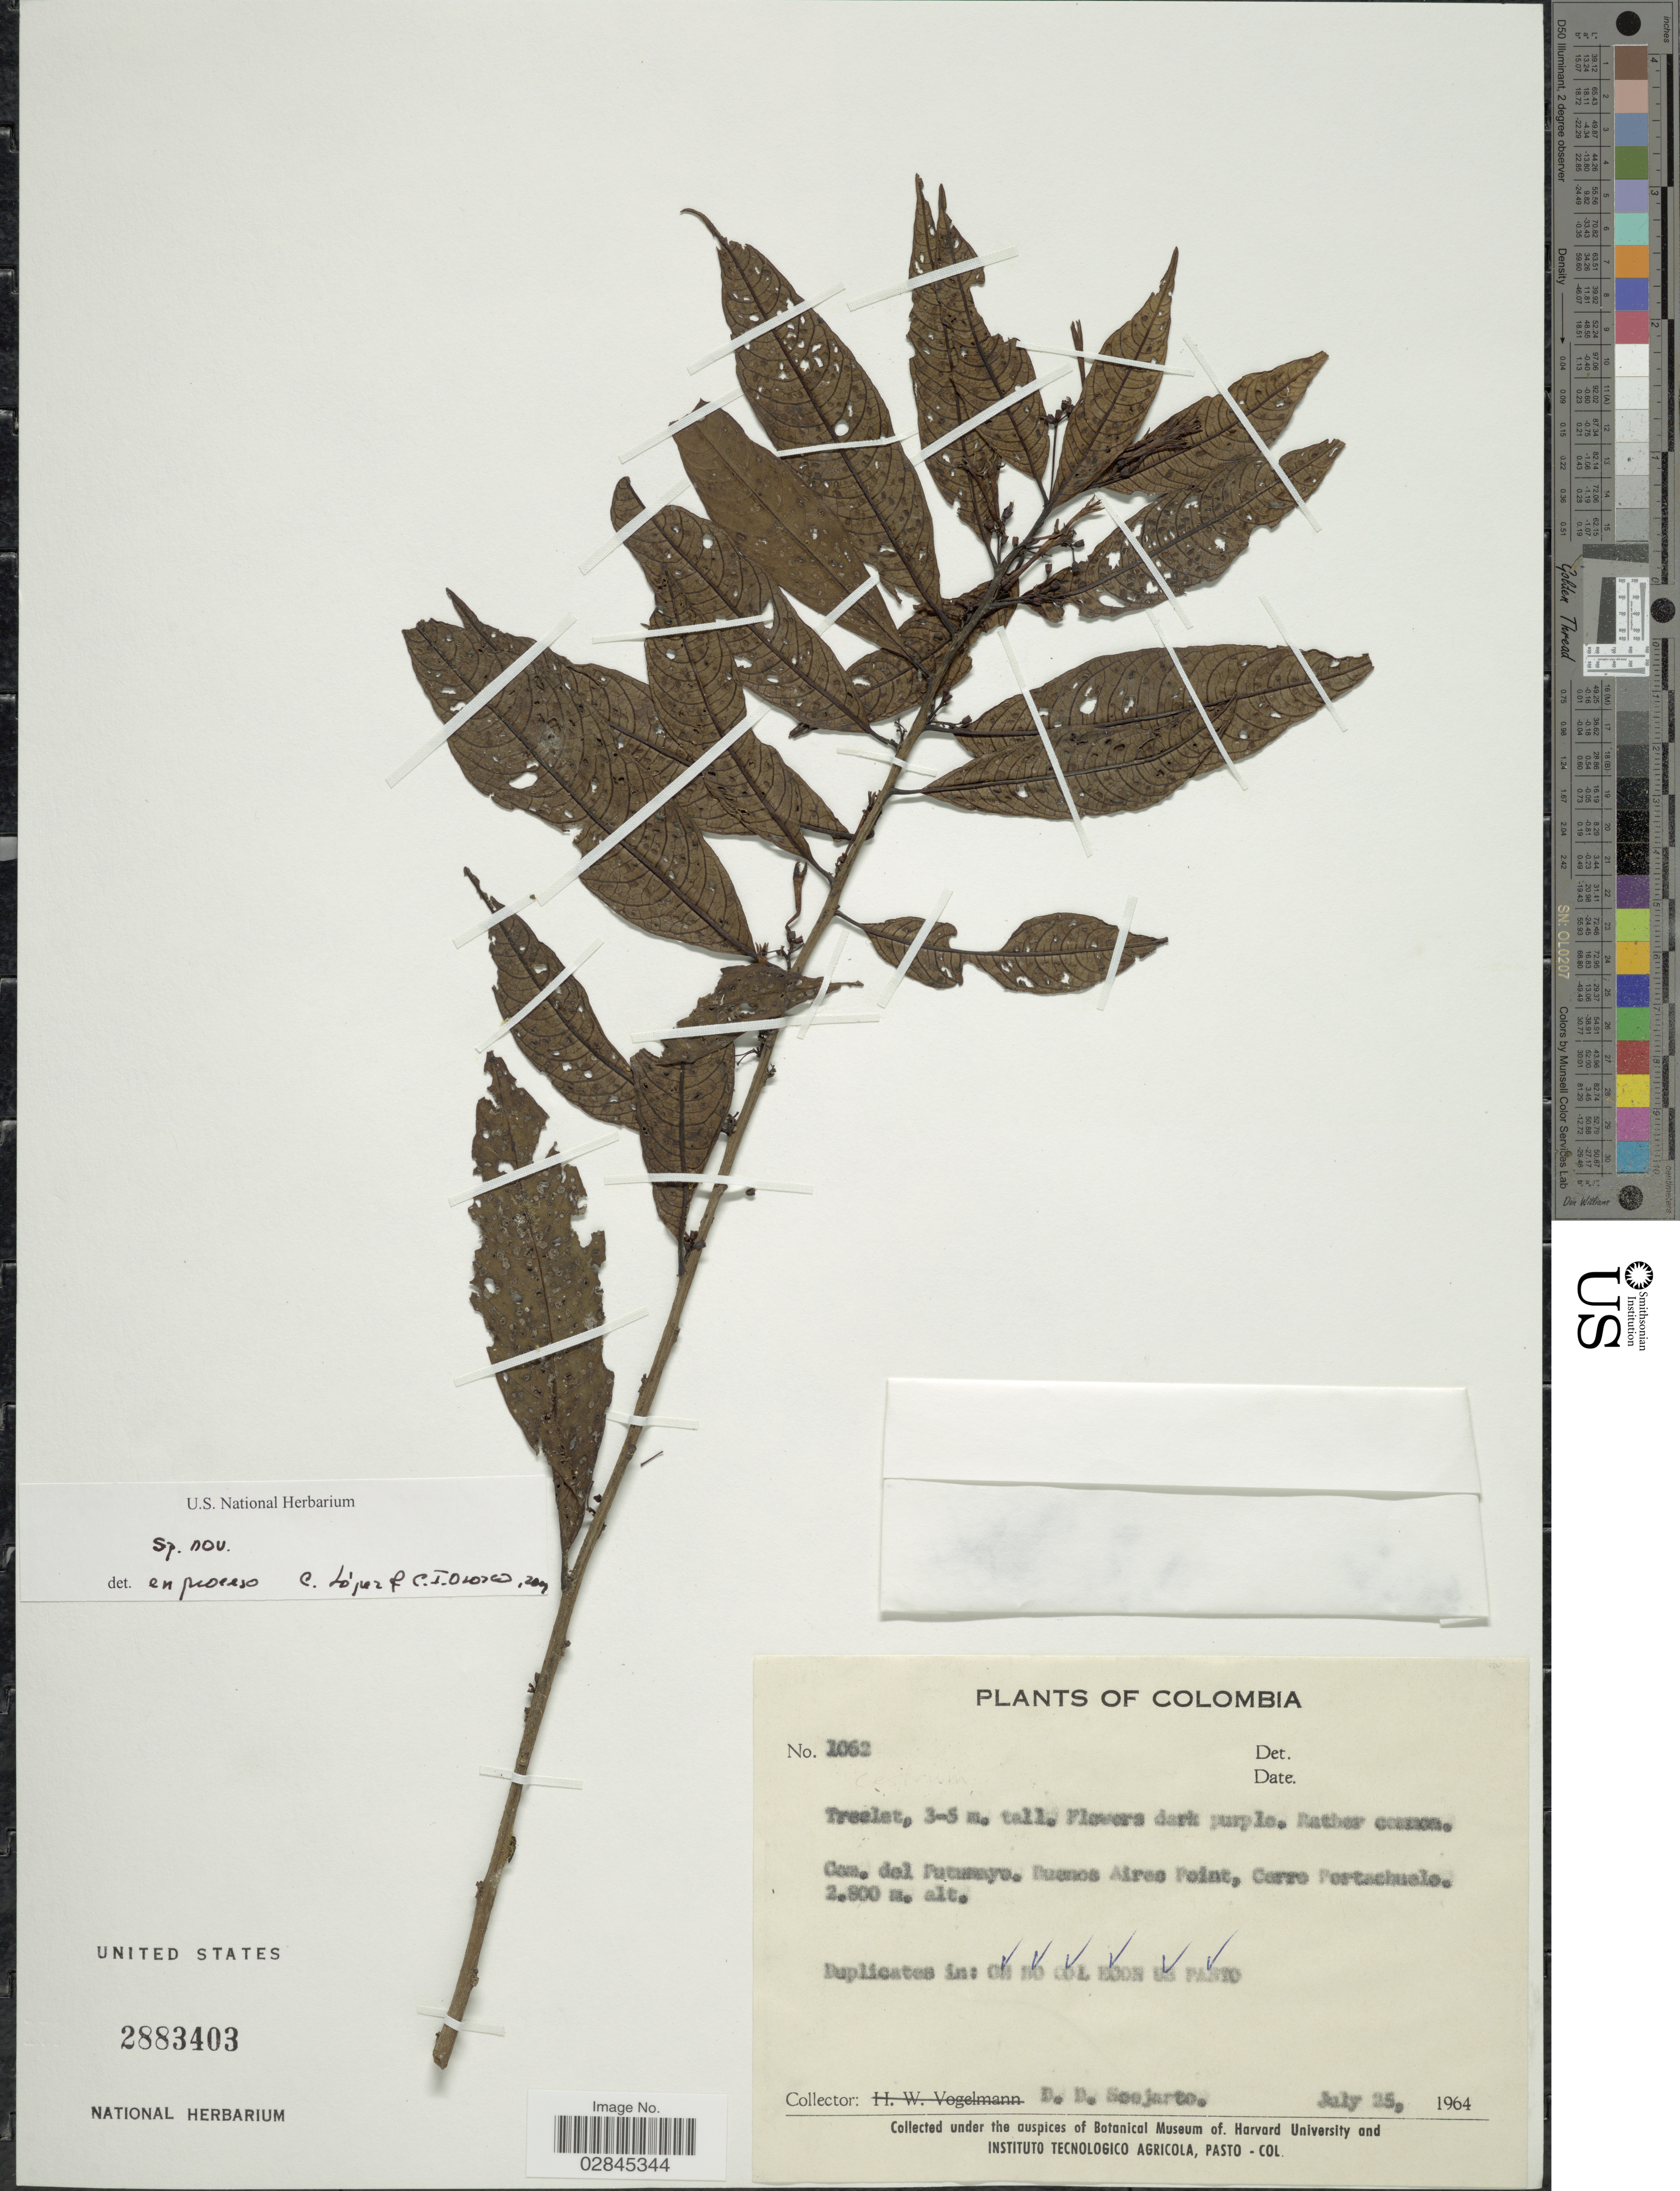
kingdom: Plantae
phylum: Tracheophyta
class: Magnoliopsida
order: Solanales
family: Solanaceae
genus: Cestrum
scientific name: Cestrum sp.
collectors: D. Seejarte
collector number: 1062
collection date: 1964-07-25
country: Colombia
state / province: Putumayo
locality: Com. del Putumayo. Buenos Aires Point, Cerro Portachuelo.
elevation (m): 2800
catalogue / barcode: US 2883403